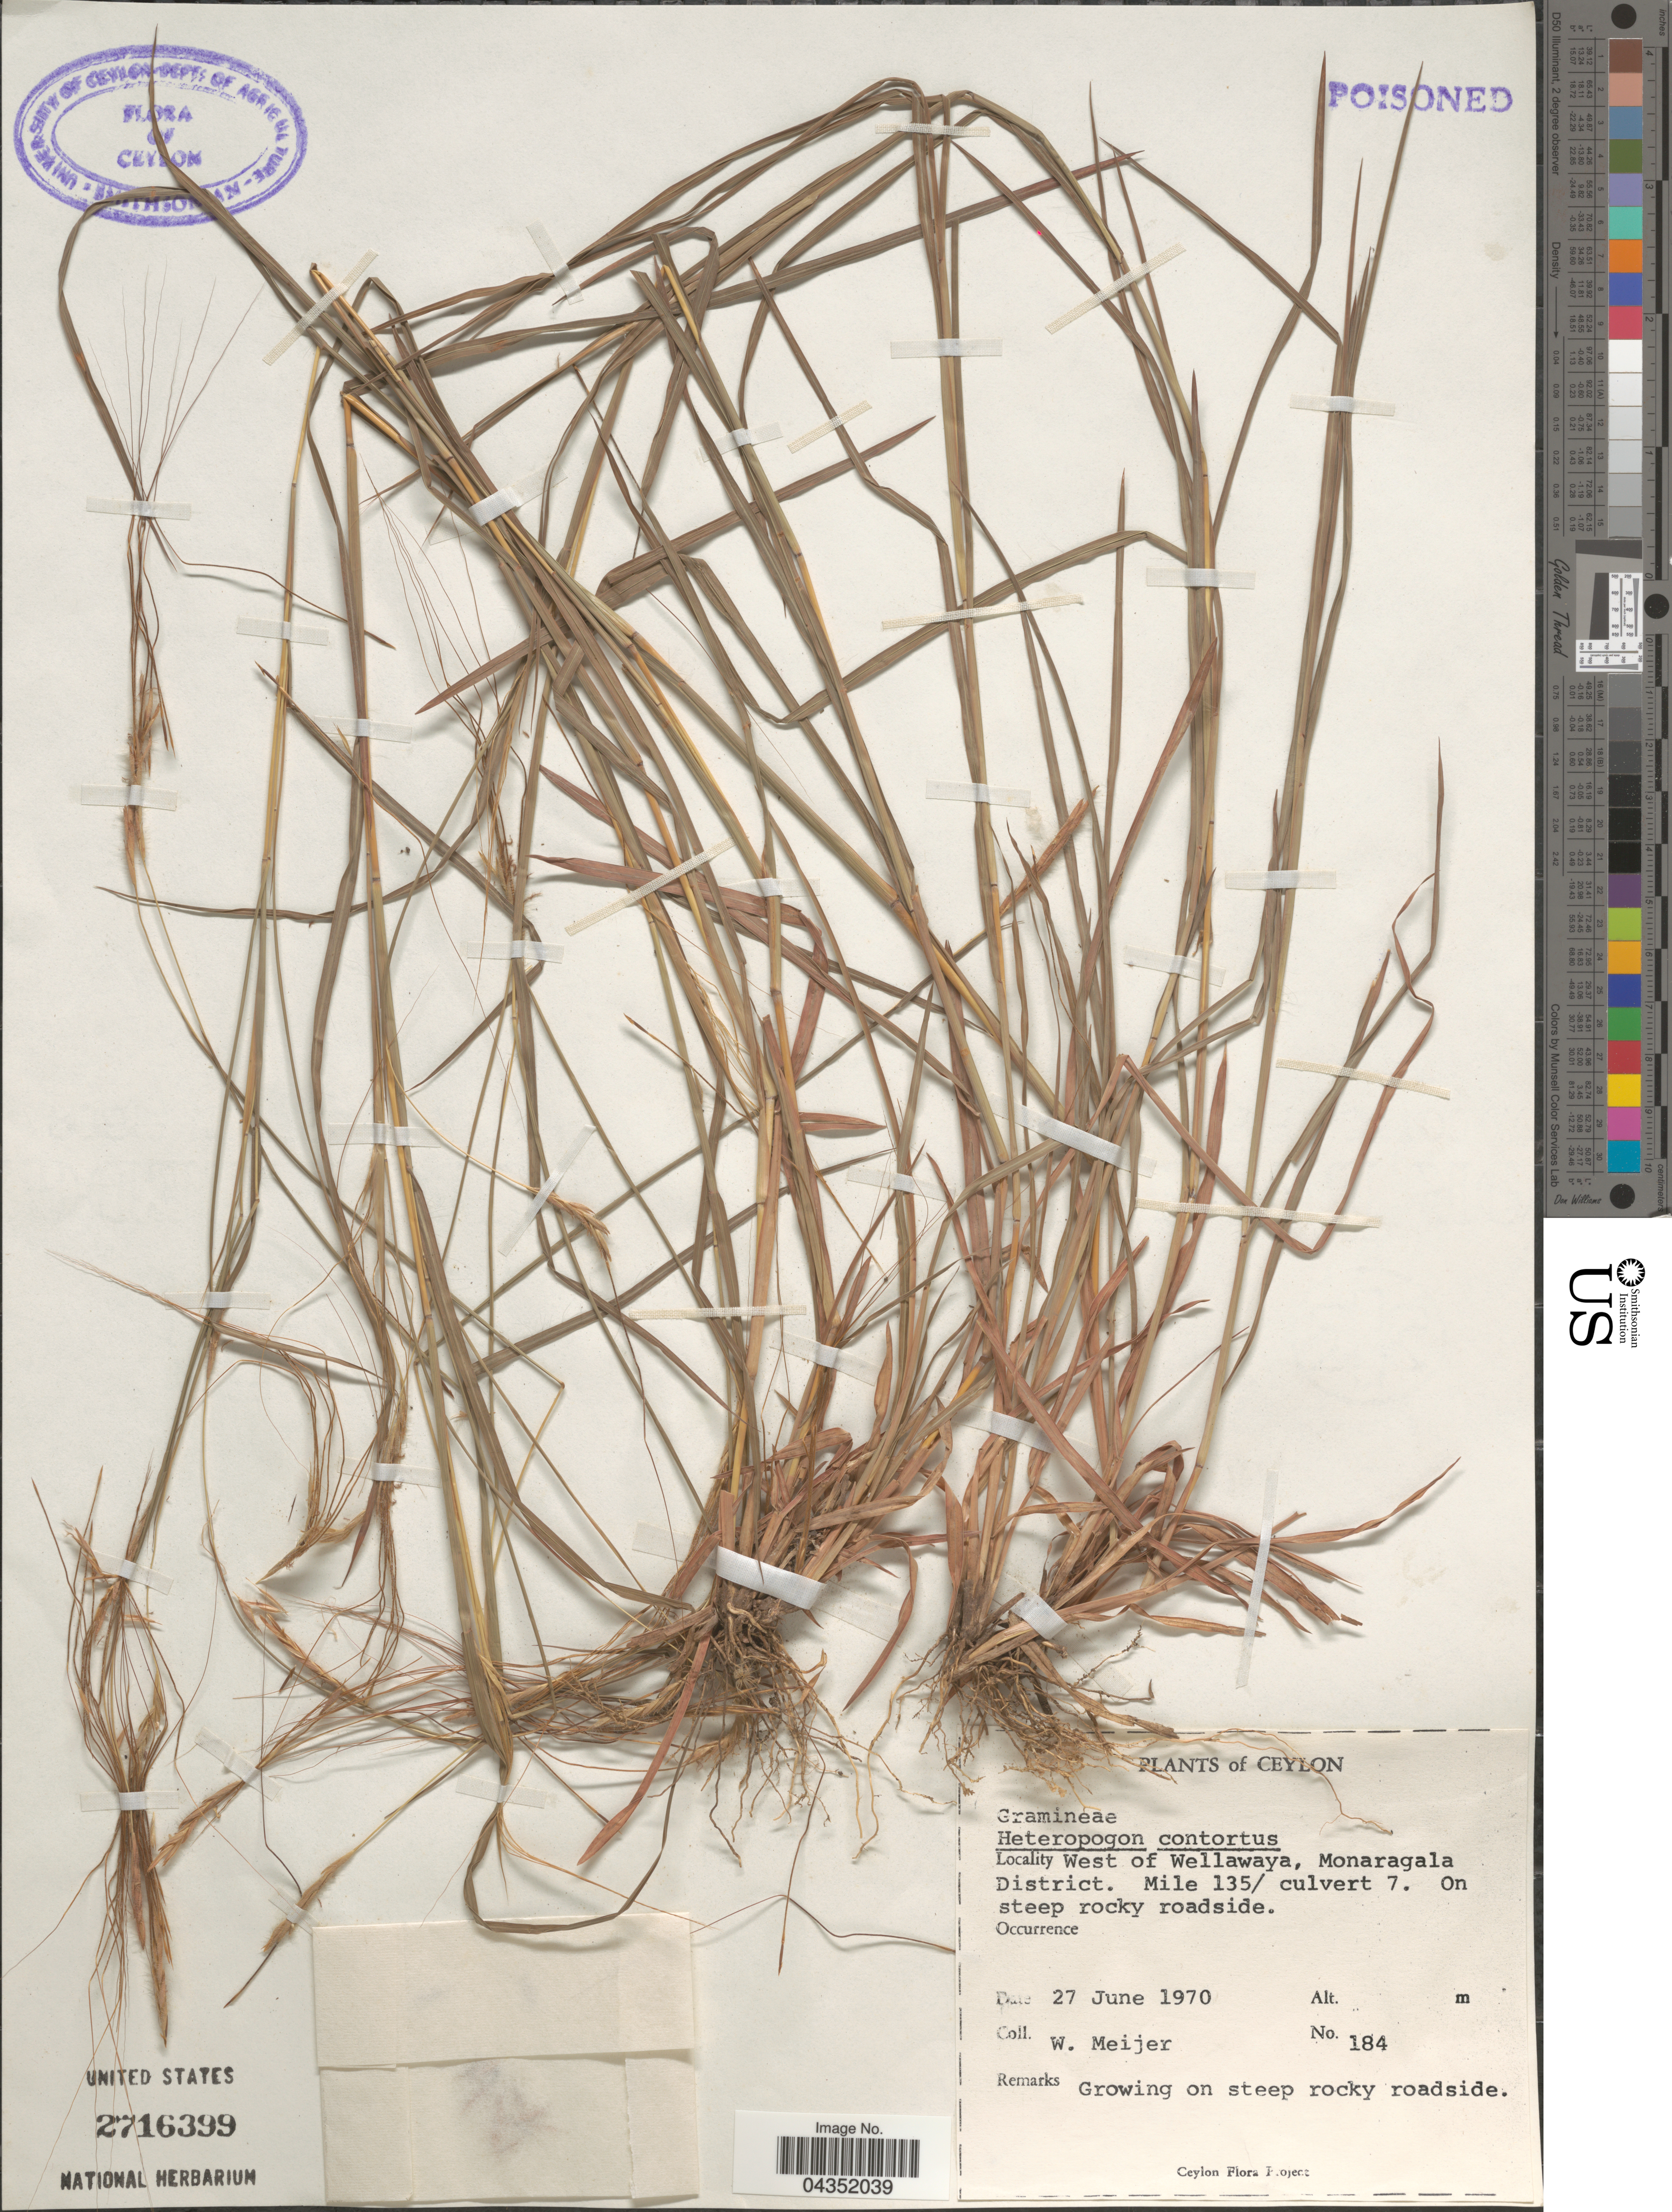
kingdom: Plantae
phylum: Tracheophyta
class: Liliopsida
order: Poales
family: Poaceae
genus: Heteropogon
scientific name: Heteropogon contortus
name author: (L.) P. Beauv. ex Roem. & Schult.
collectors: W. Meijer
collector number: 184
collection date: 1970-06-27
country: Sri Lanka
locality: Ceylon. West of Wellawaya, Monaragala District. Mile 135/ culvert 7.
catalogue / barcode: US 2716399